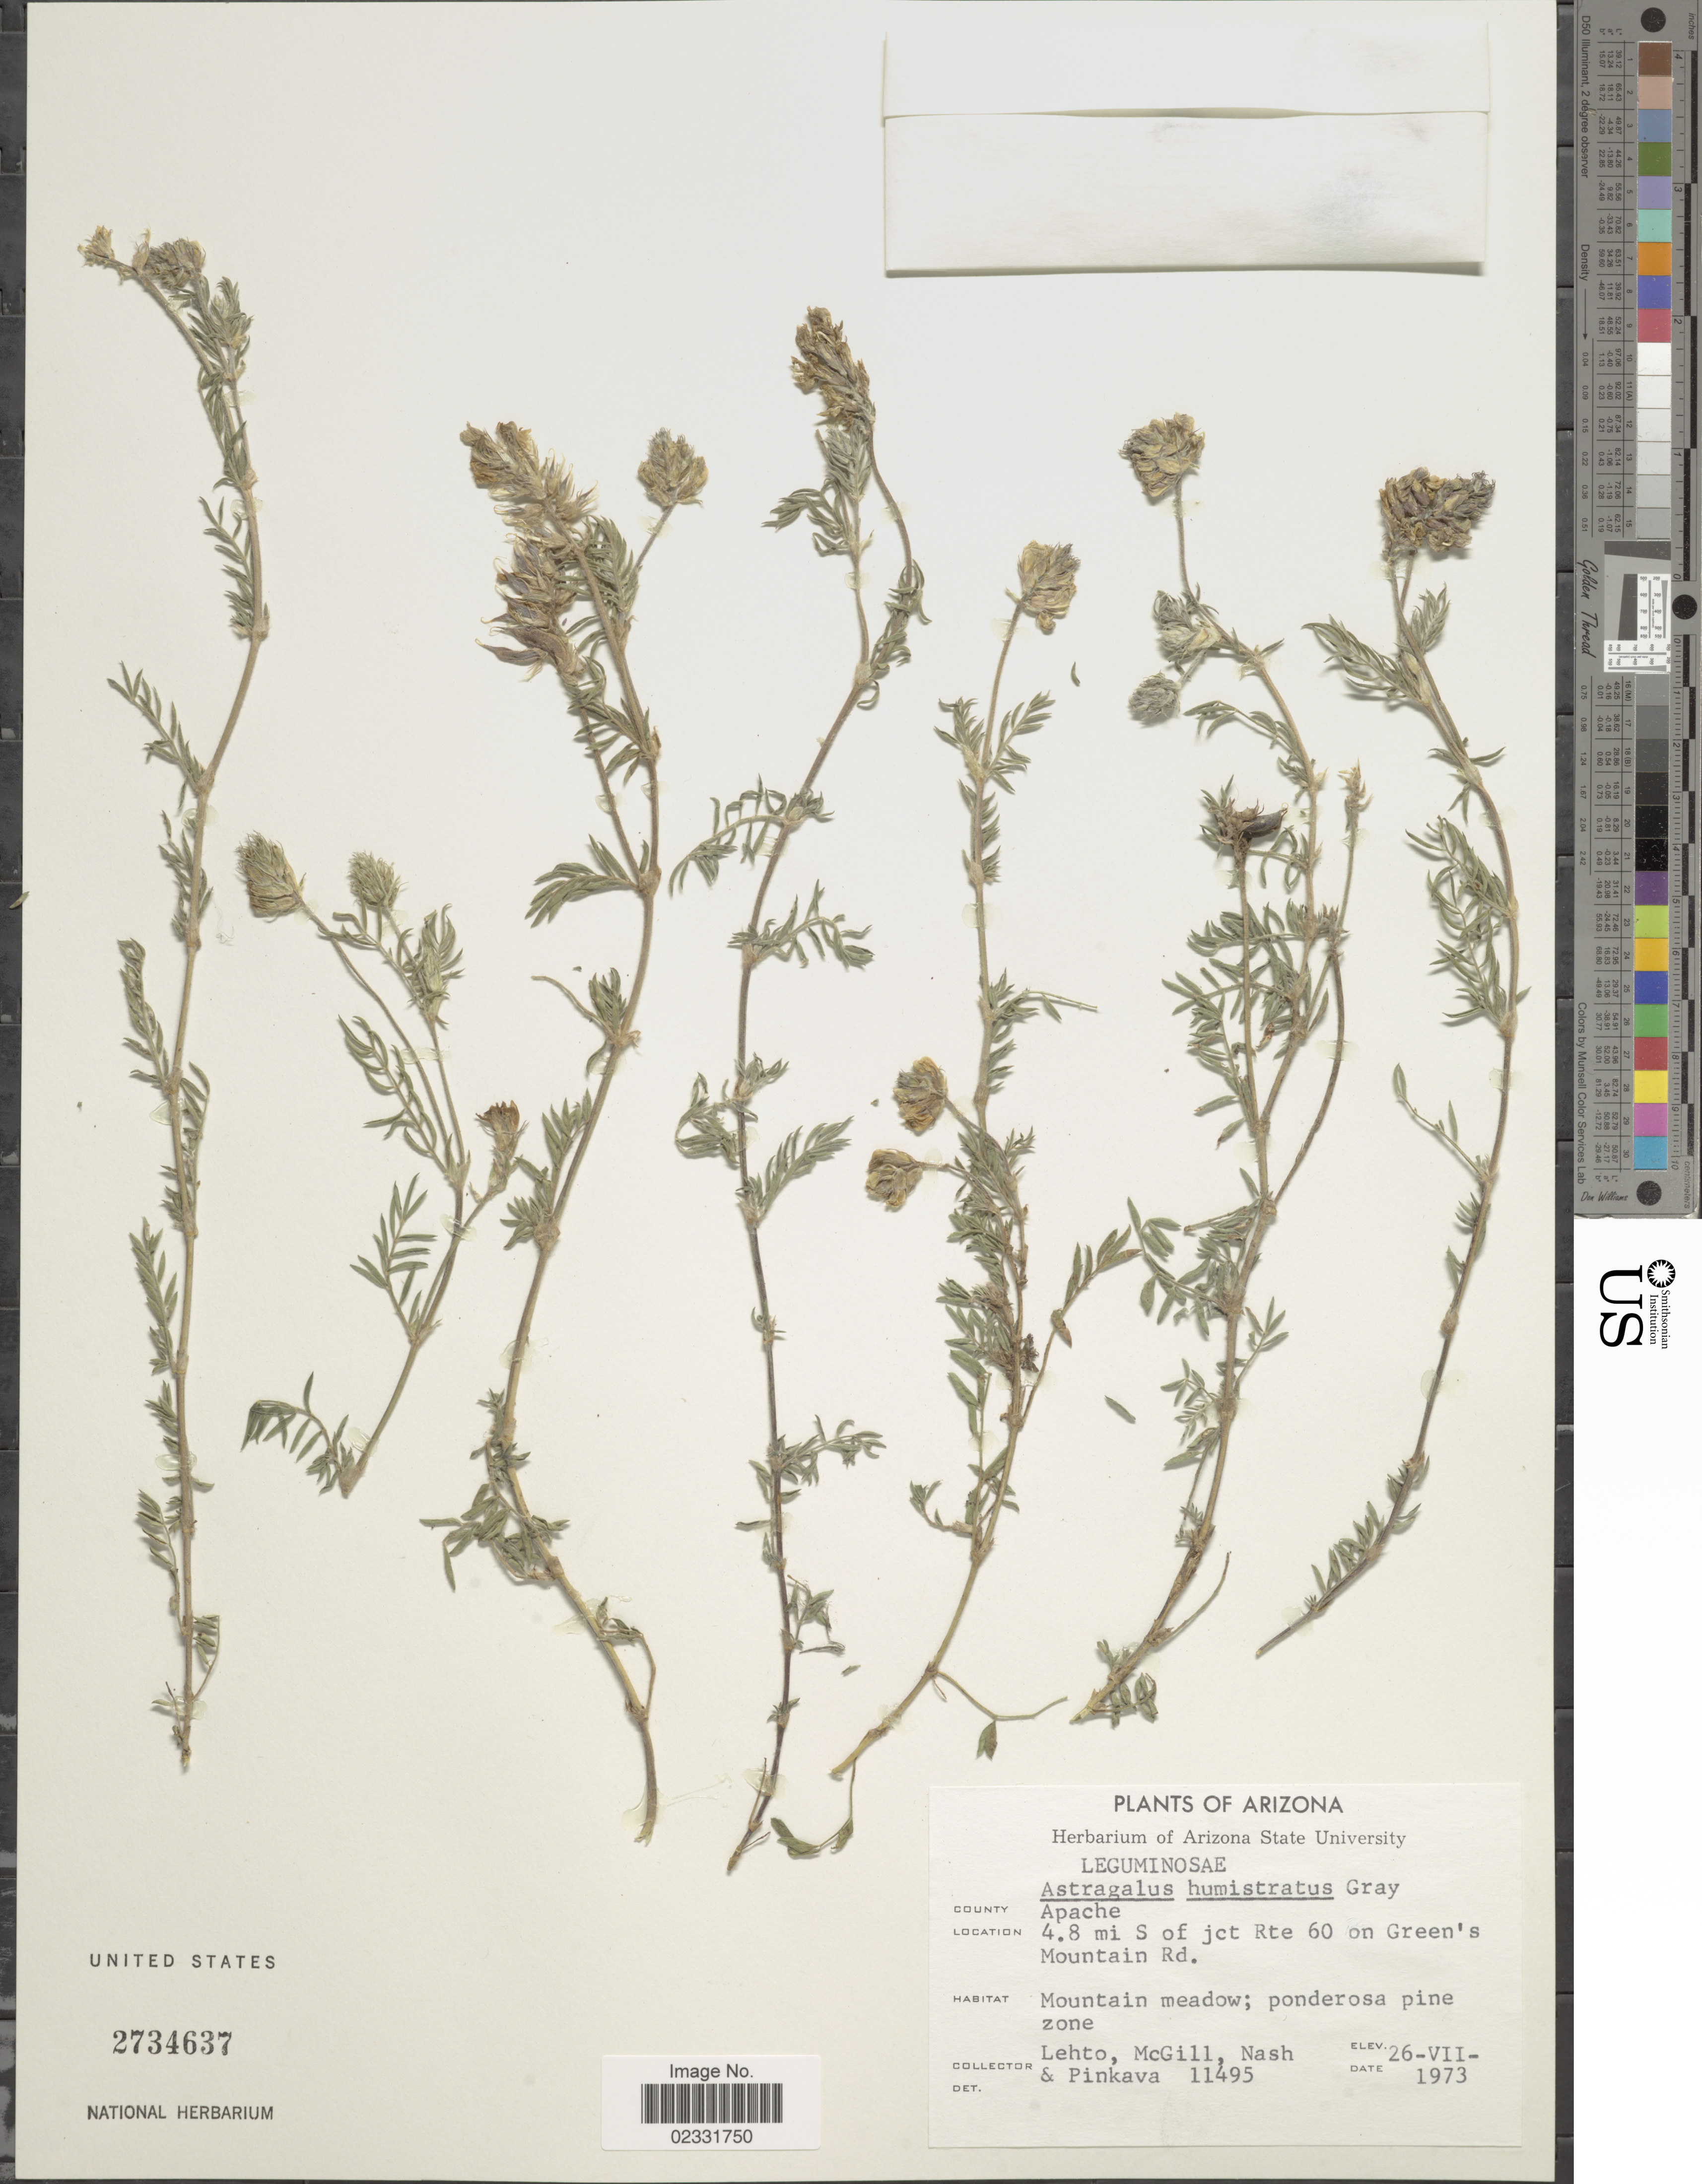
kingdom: Plantae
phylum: Tracheophyta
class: Magnoliopsida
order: Fabales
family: Fabaceae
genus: Astragalus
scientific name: Astragalus humistratus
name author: A. Gray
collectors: -. Lehto, -. McGill, -- Nash & -. Pinkava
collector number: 11495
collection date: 1973-07-26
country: United States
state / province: Arizona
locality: County Apache, 4.8 mi S of jct Rte 60 on Green's Mountain Rd., Mountain meadow.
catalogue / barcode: US 2734637